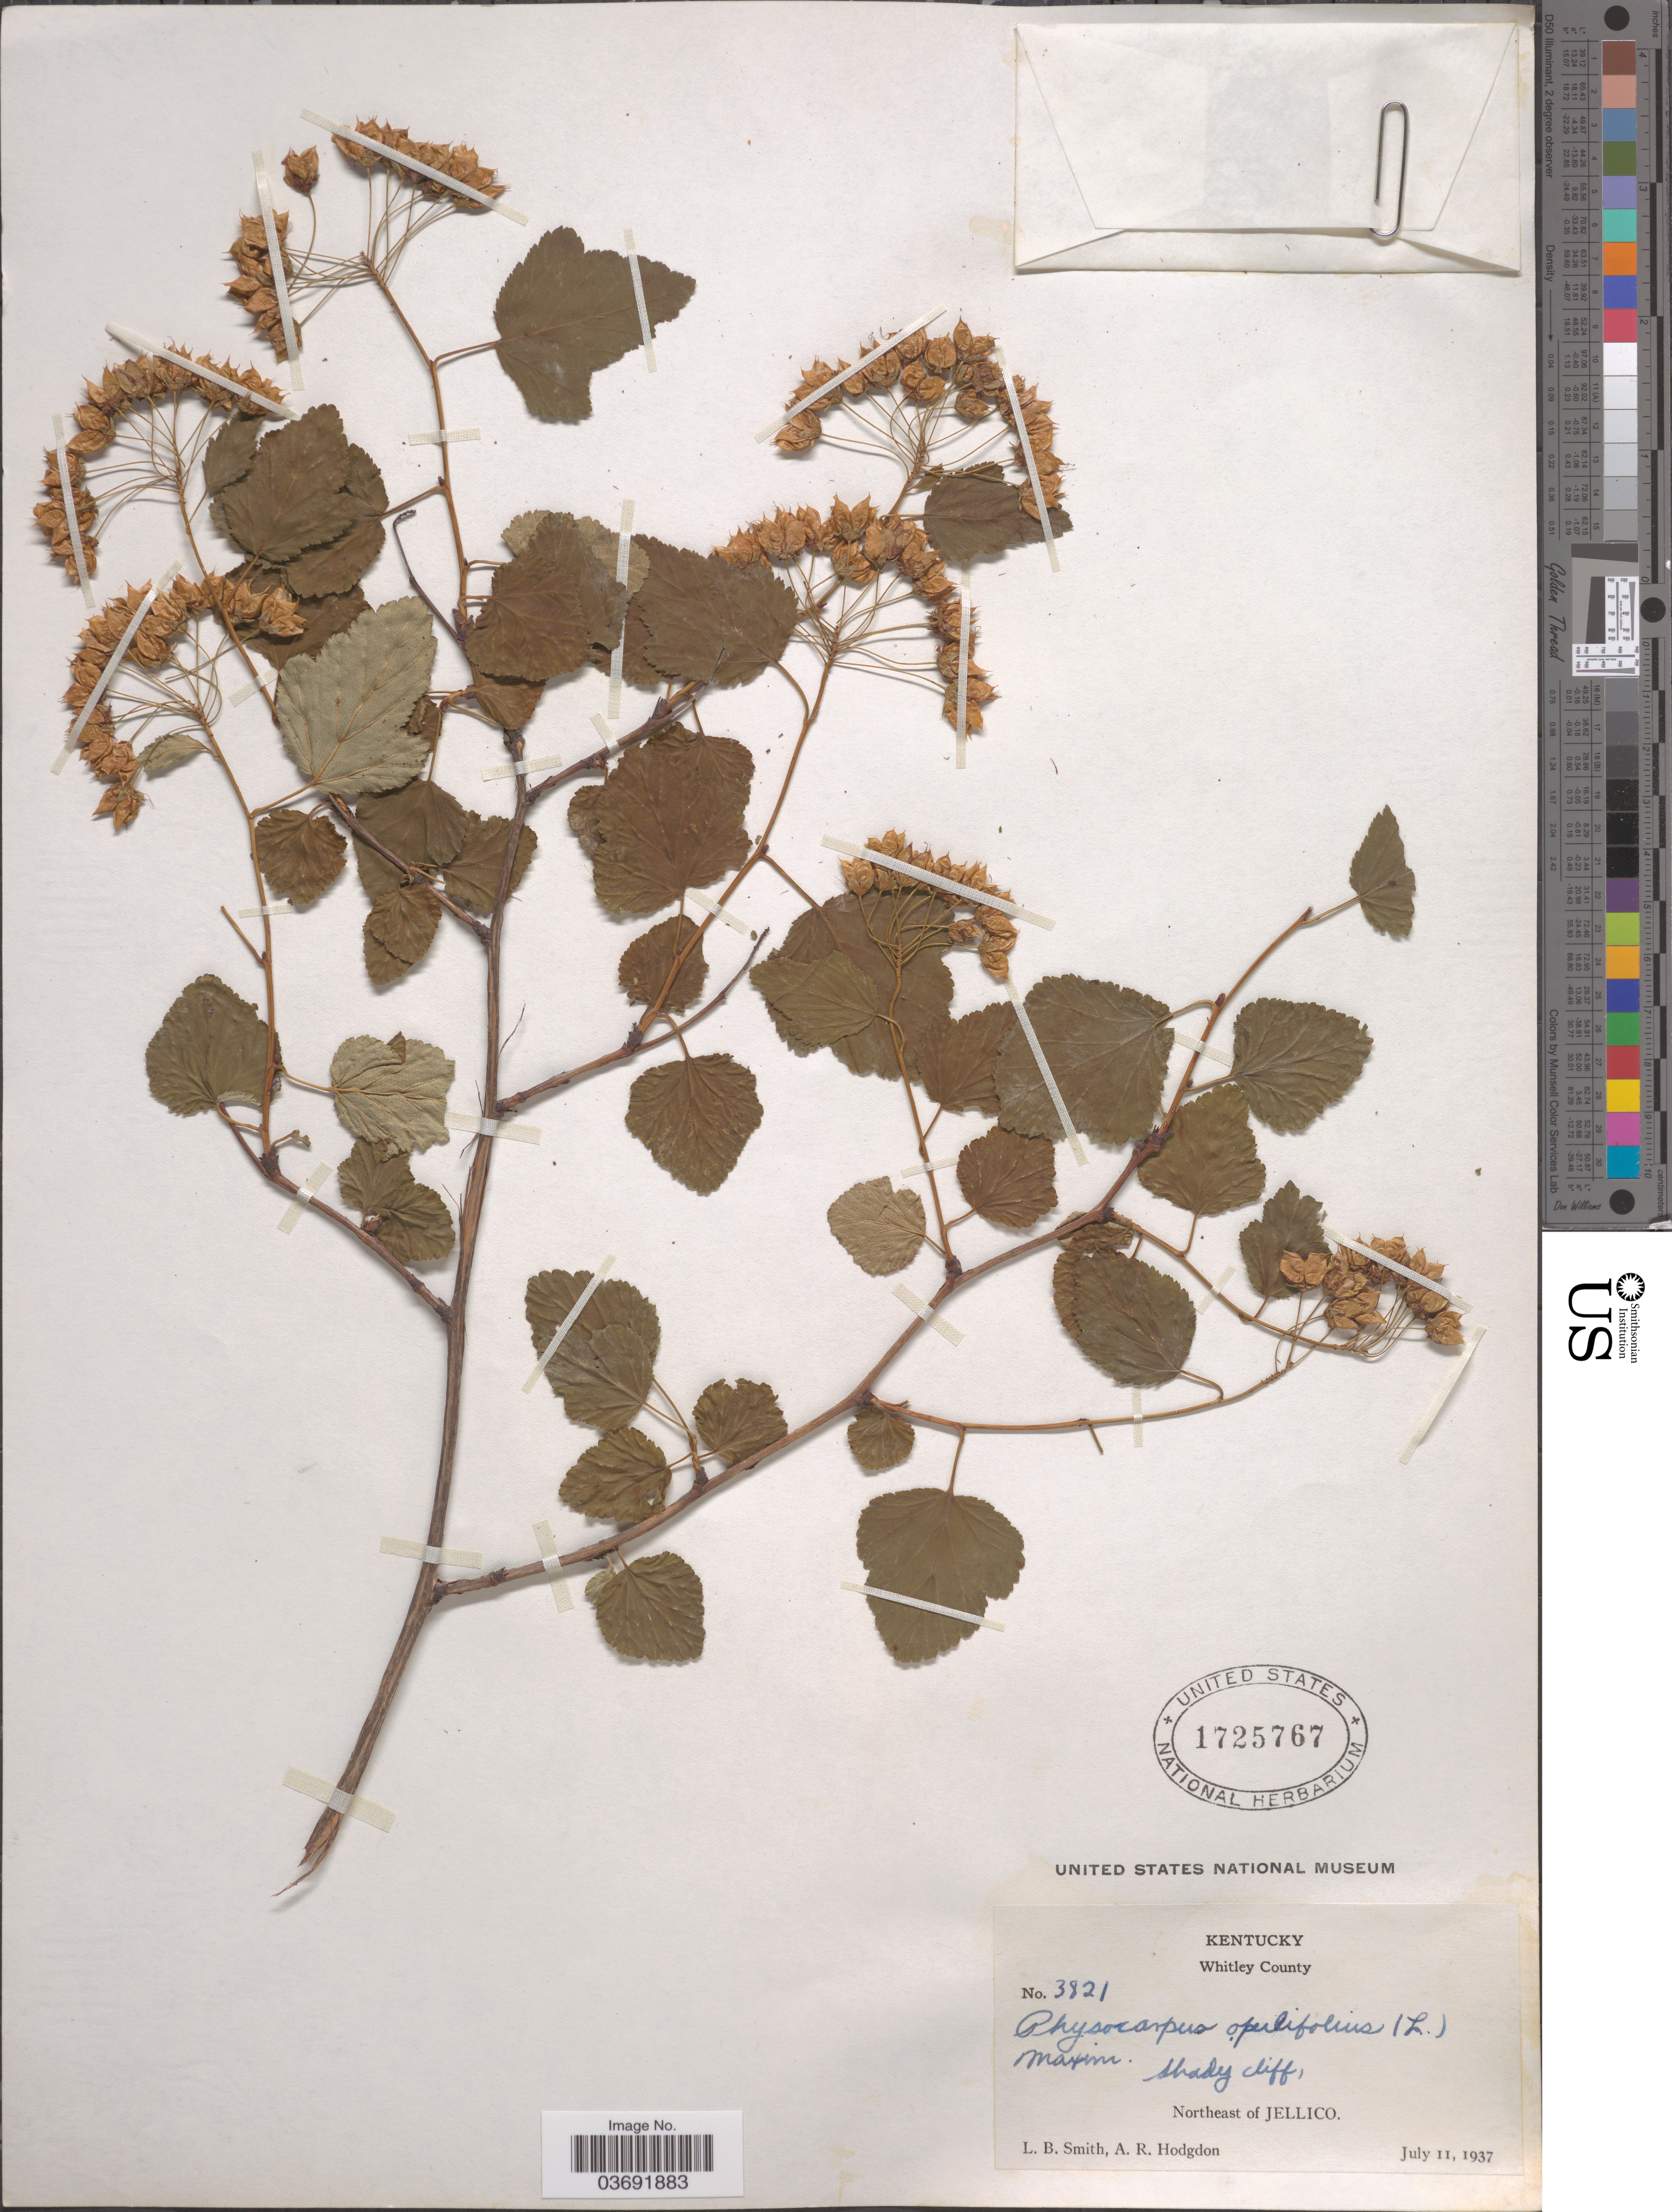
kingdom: Plantae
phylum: Tracheophyta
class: Magnoliopsida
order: Rosales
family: Rosaceae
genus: Physocarpus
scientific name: Physocarpus opulifolius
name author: (L.) Maxim.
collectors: L. Smith & A. R. Hodgdon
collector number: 3821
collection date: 1937-07-11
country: United States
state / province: Kentucky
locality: Whitley County. Shady cliff, Northeast of Jellico.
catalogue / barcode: US 1725767